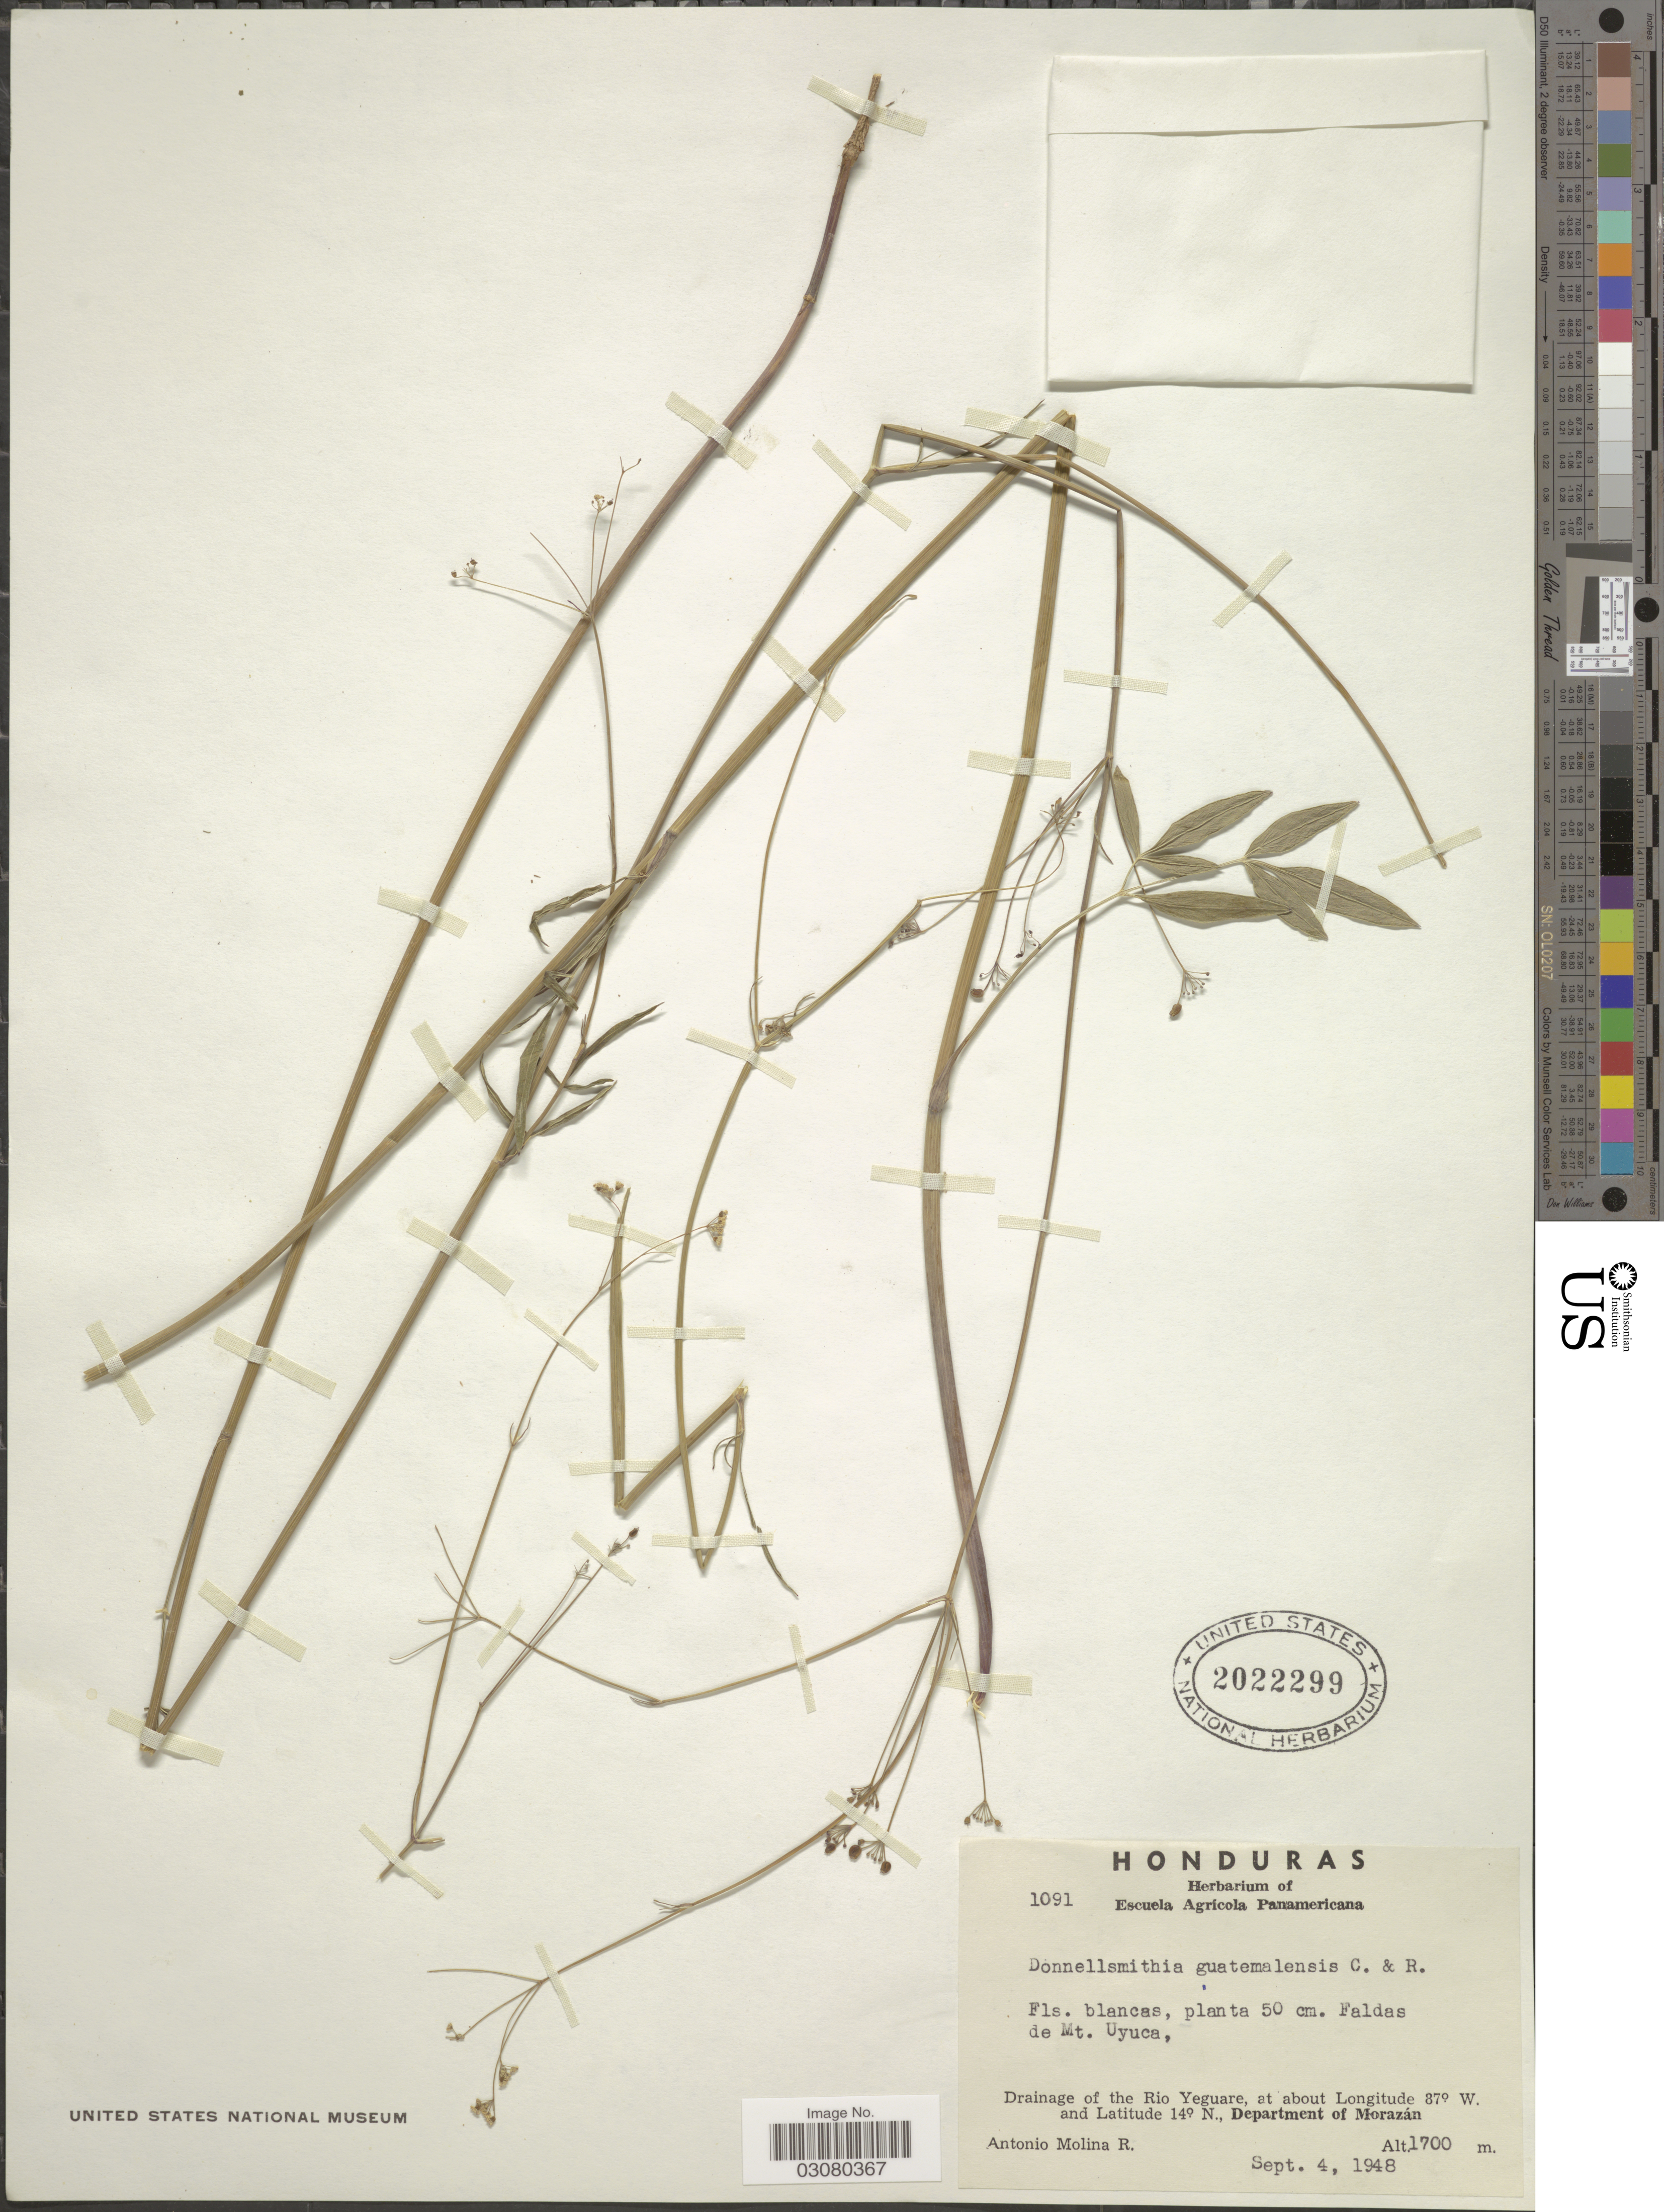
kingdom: Plantae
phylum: Tracheophyta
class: Magnoliopsida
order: Apiales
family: Apiaceae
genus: Donnellsmithia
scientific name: Donnellsmithia guatemalensis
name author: J.M. Coult. & Rose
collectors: A. Molina R.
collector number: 1091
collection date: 1948-09-04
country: Honduras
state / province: Fco. Morazán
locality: Faldas de Mt. Uyuca. Drainage of the Rio Yeguare, Department of Morazán.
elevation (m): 1700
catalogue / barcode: US 2022299